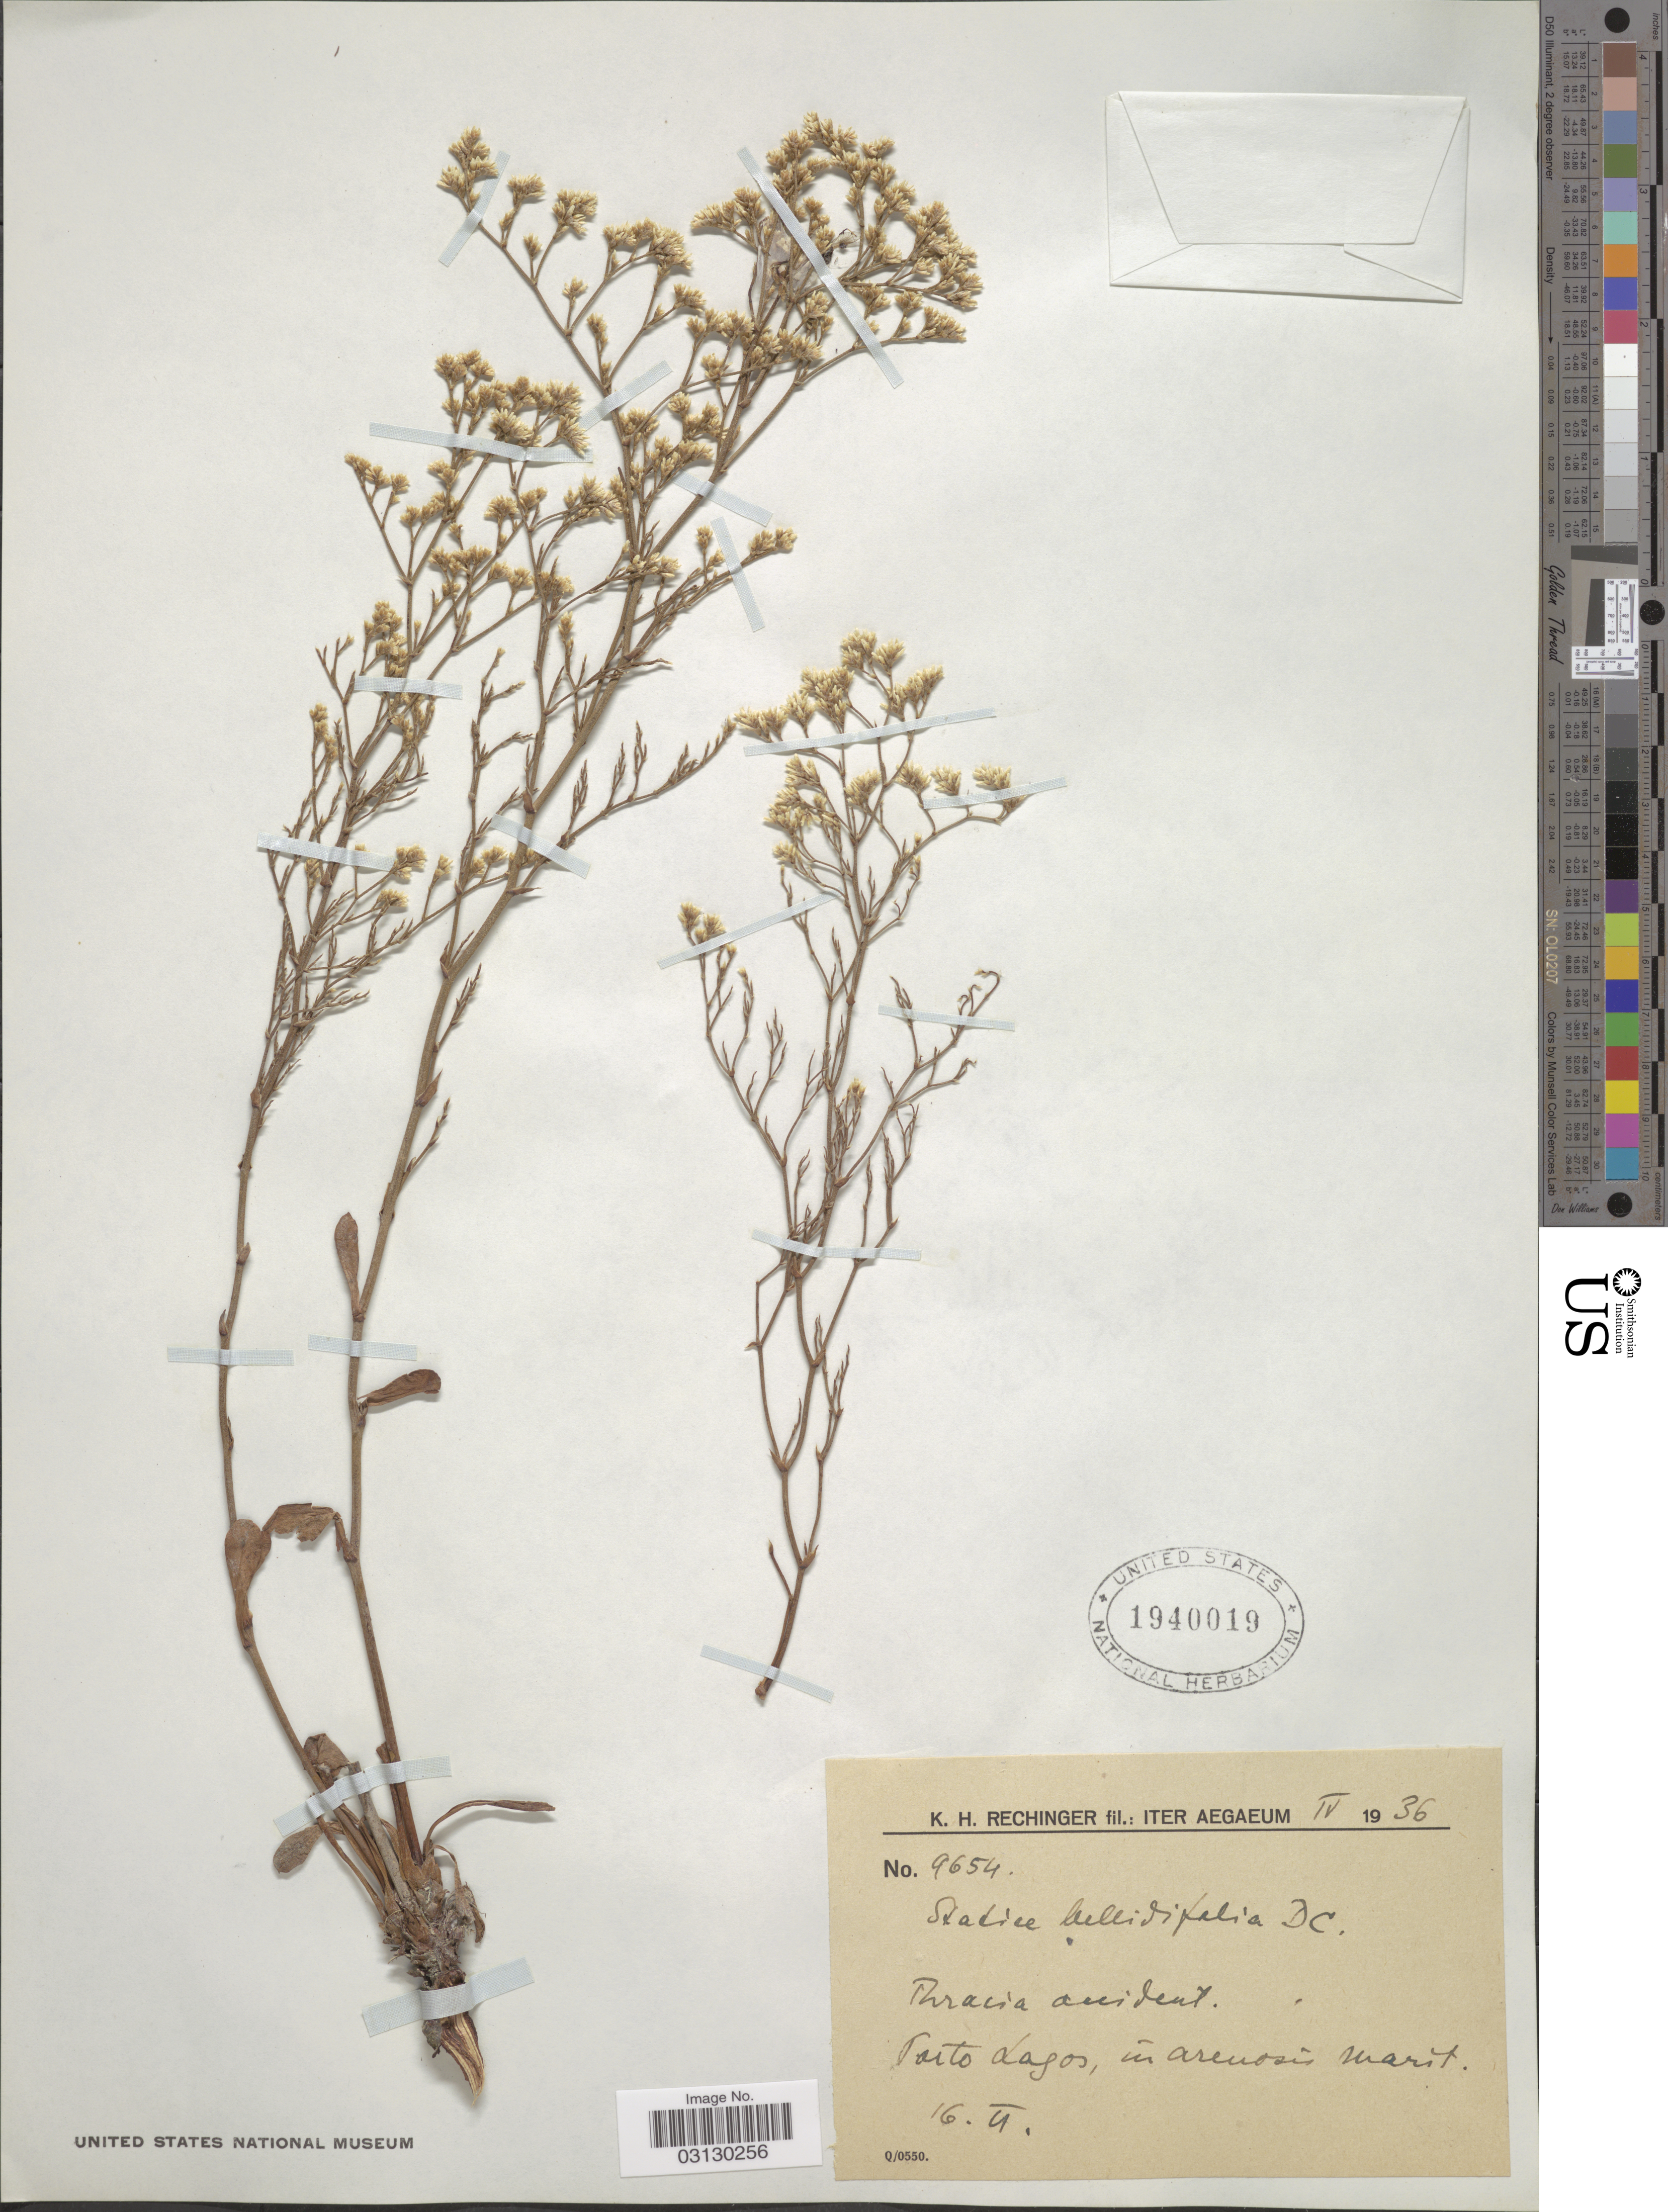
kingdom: Plantae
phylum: Tracheophyta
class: Magnoliopsida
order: Caryophyllales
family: Plumbaginaceae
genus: Limonium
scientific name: Limonium bellidifolium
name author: (Gouan) Dumort.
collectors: K. H. Rechinger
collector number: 9654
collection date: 1936-04-16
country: Greece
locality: Aegaeum, Thracia occident, Porto Lagos.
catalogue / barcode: US 1940019